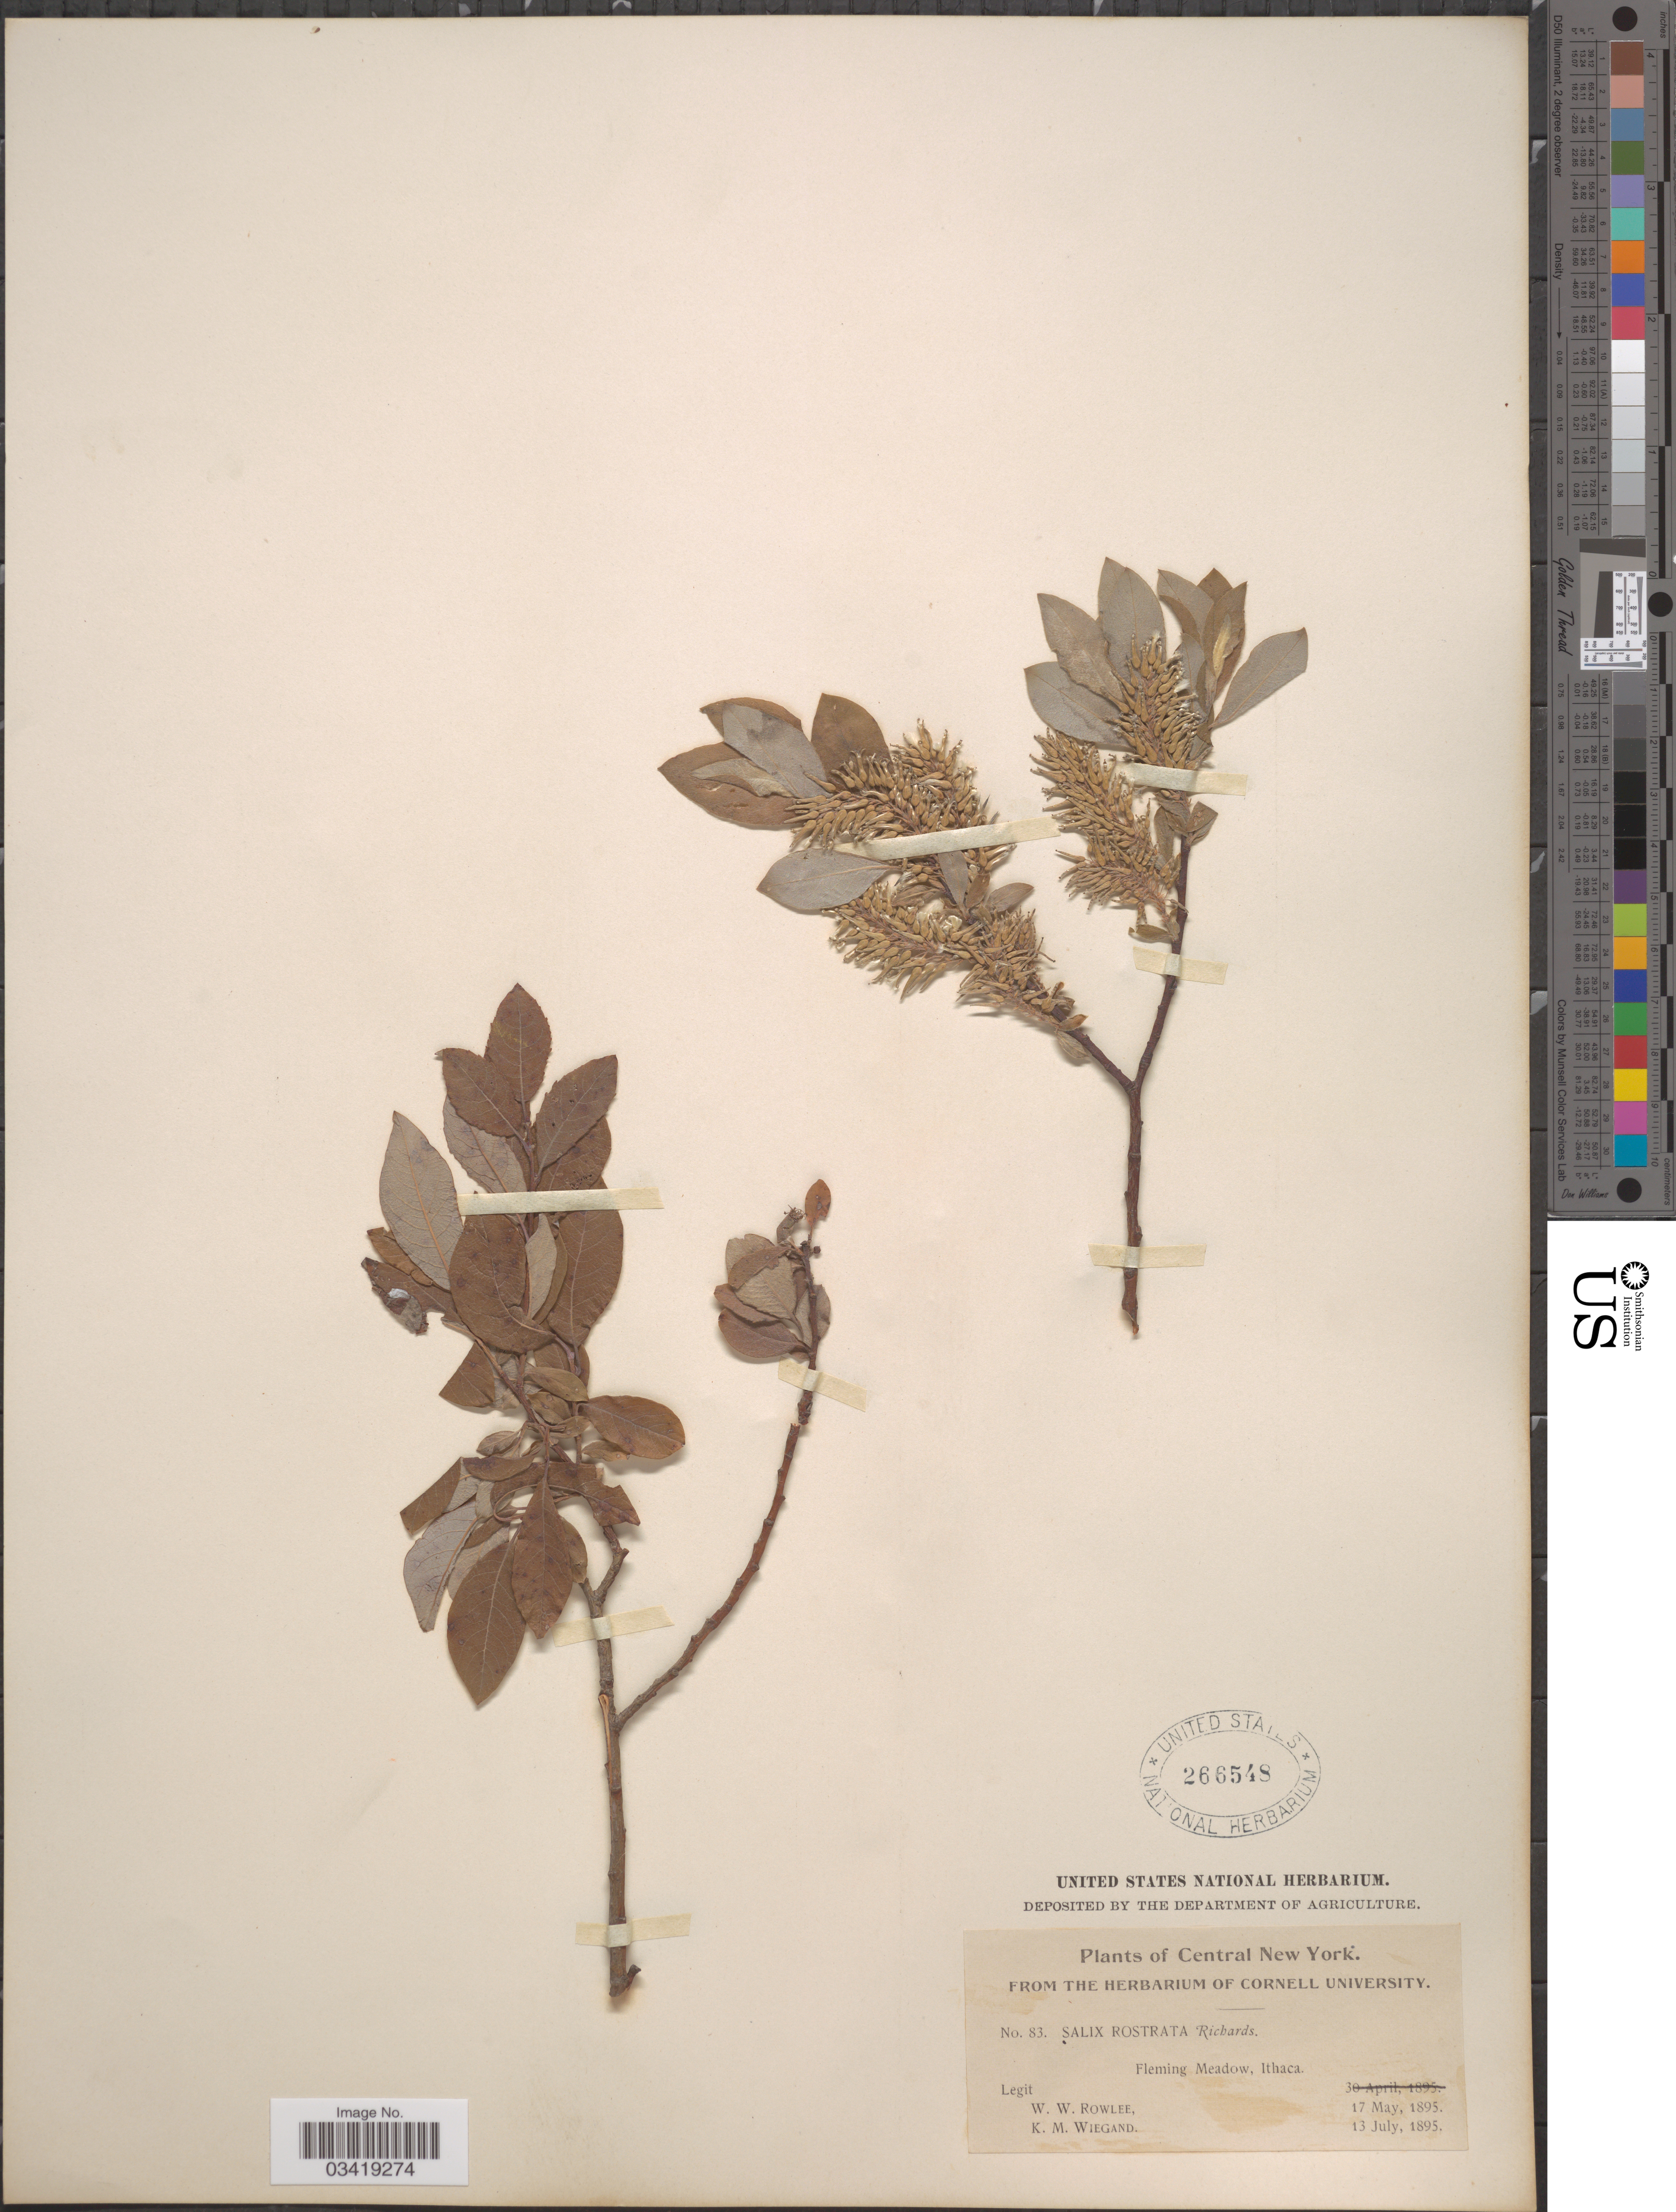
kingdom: Plantae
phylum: Tracheophyta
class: Magnoliopsida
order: Malpighiales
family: Salicaceae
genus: Salix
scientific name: Salix bebbiana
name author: Sarg.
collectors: W. W. Rowlee & K. M. Wiegand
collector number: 83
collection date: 1895-05-17/1895-07-13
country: United States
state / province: New York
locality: Central New York. Fleming Meadow, Ithaca.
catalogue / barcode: US 266548